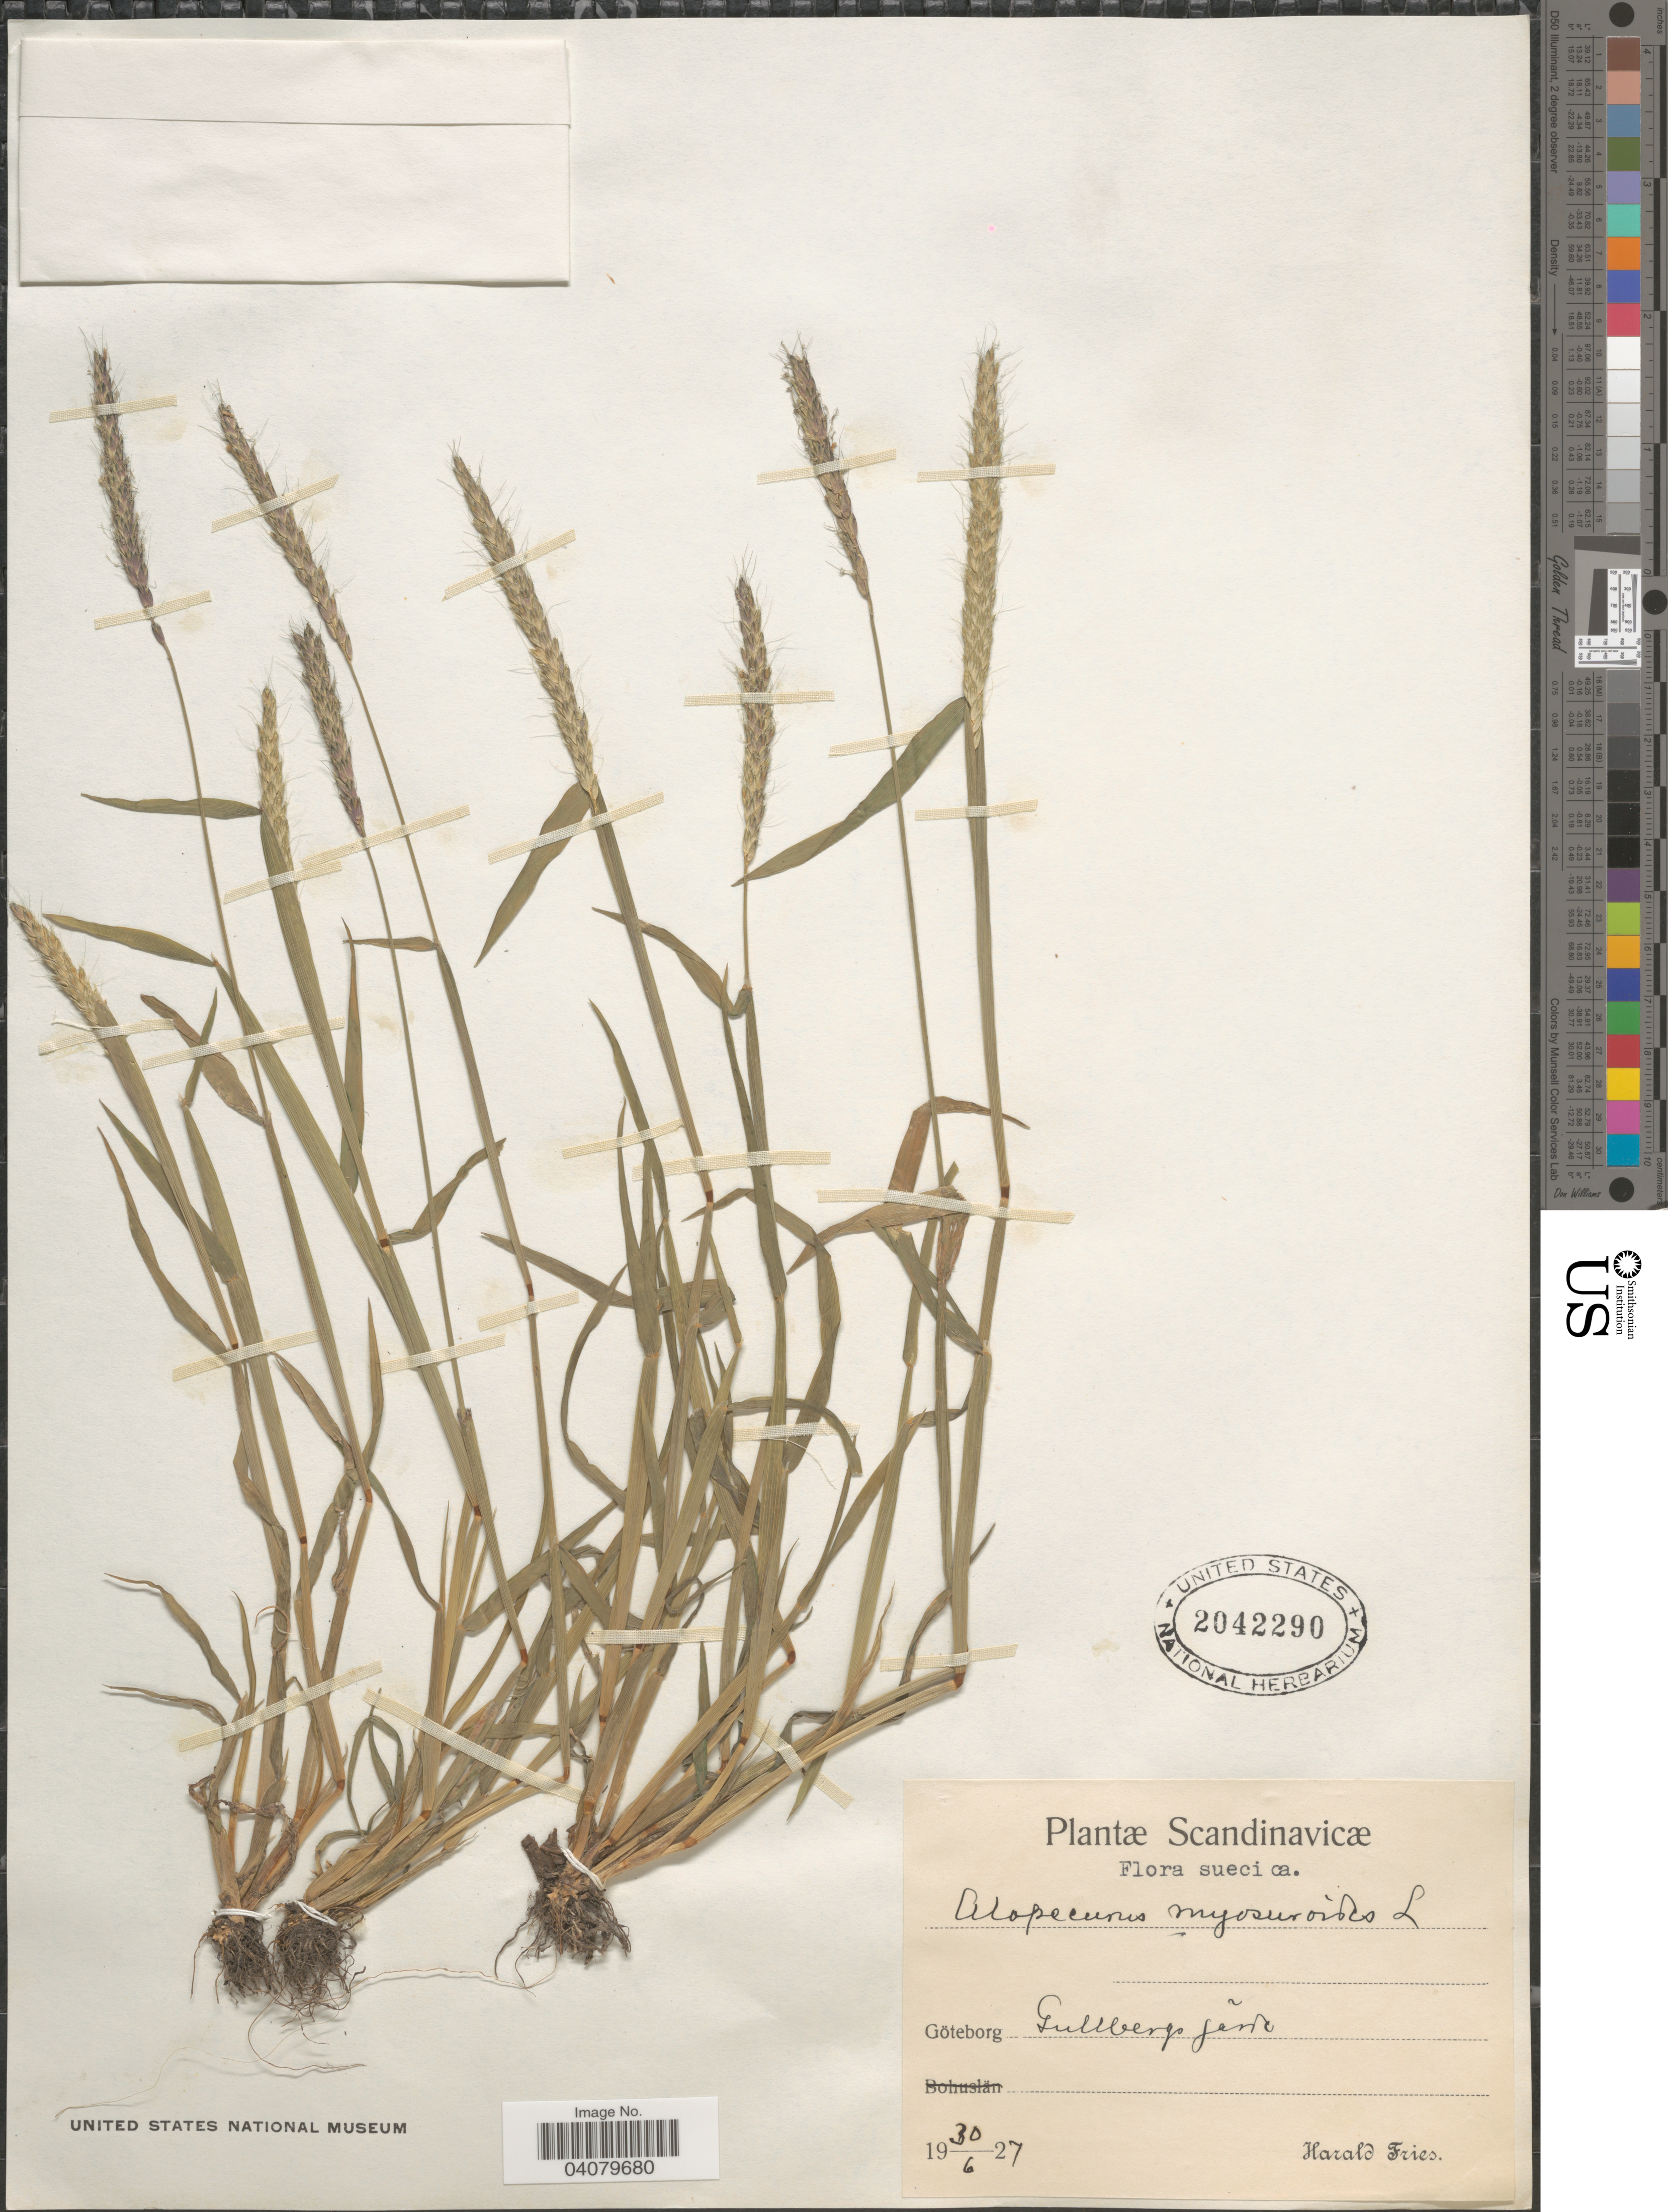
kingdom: Plantae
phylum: Tracheophyta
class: Liliopsida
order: Poales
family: Poaceae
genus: Alopecurus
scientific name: Alopecurus myosuroides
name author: Huds.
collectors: H. Fries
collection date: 1927-06-30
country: Sweden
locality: Scandinavicæ. Suecica. Göteborg. Gullbergo järsö.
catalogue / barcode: US 2042290